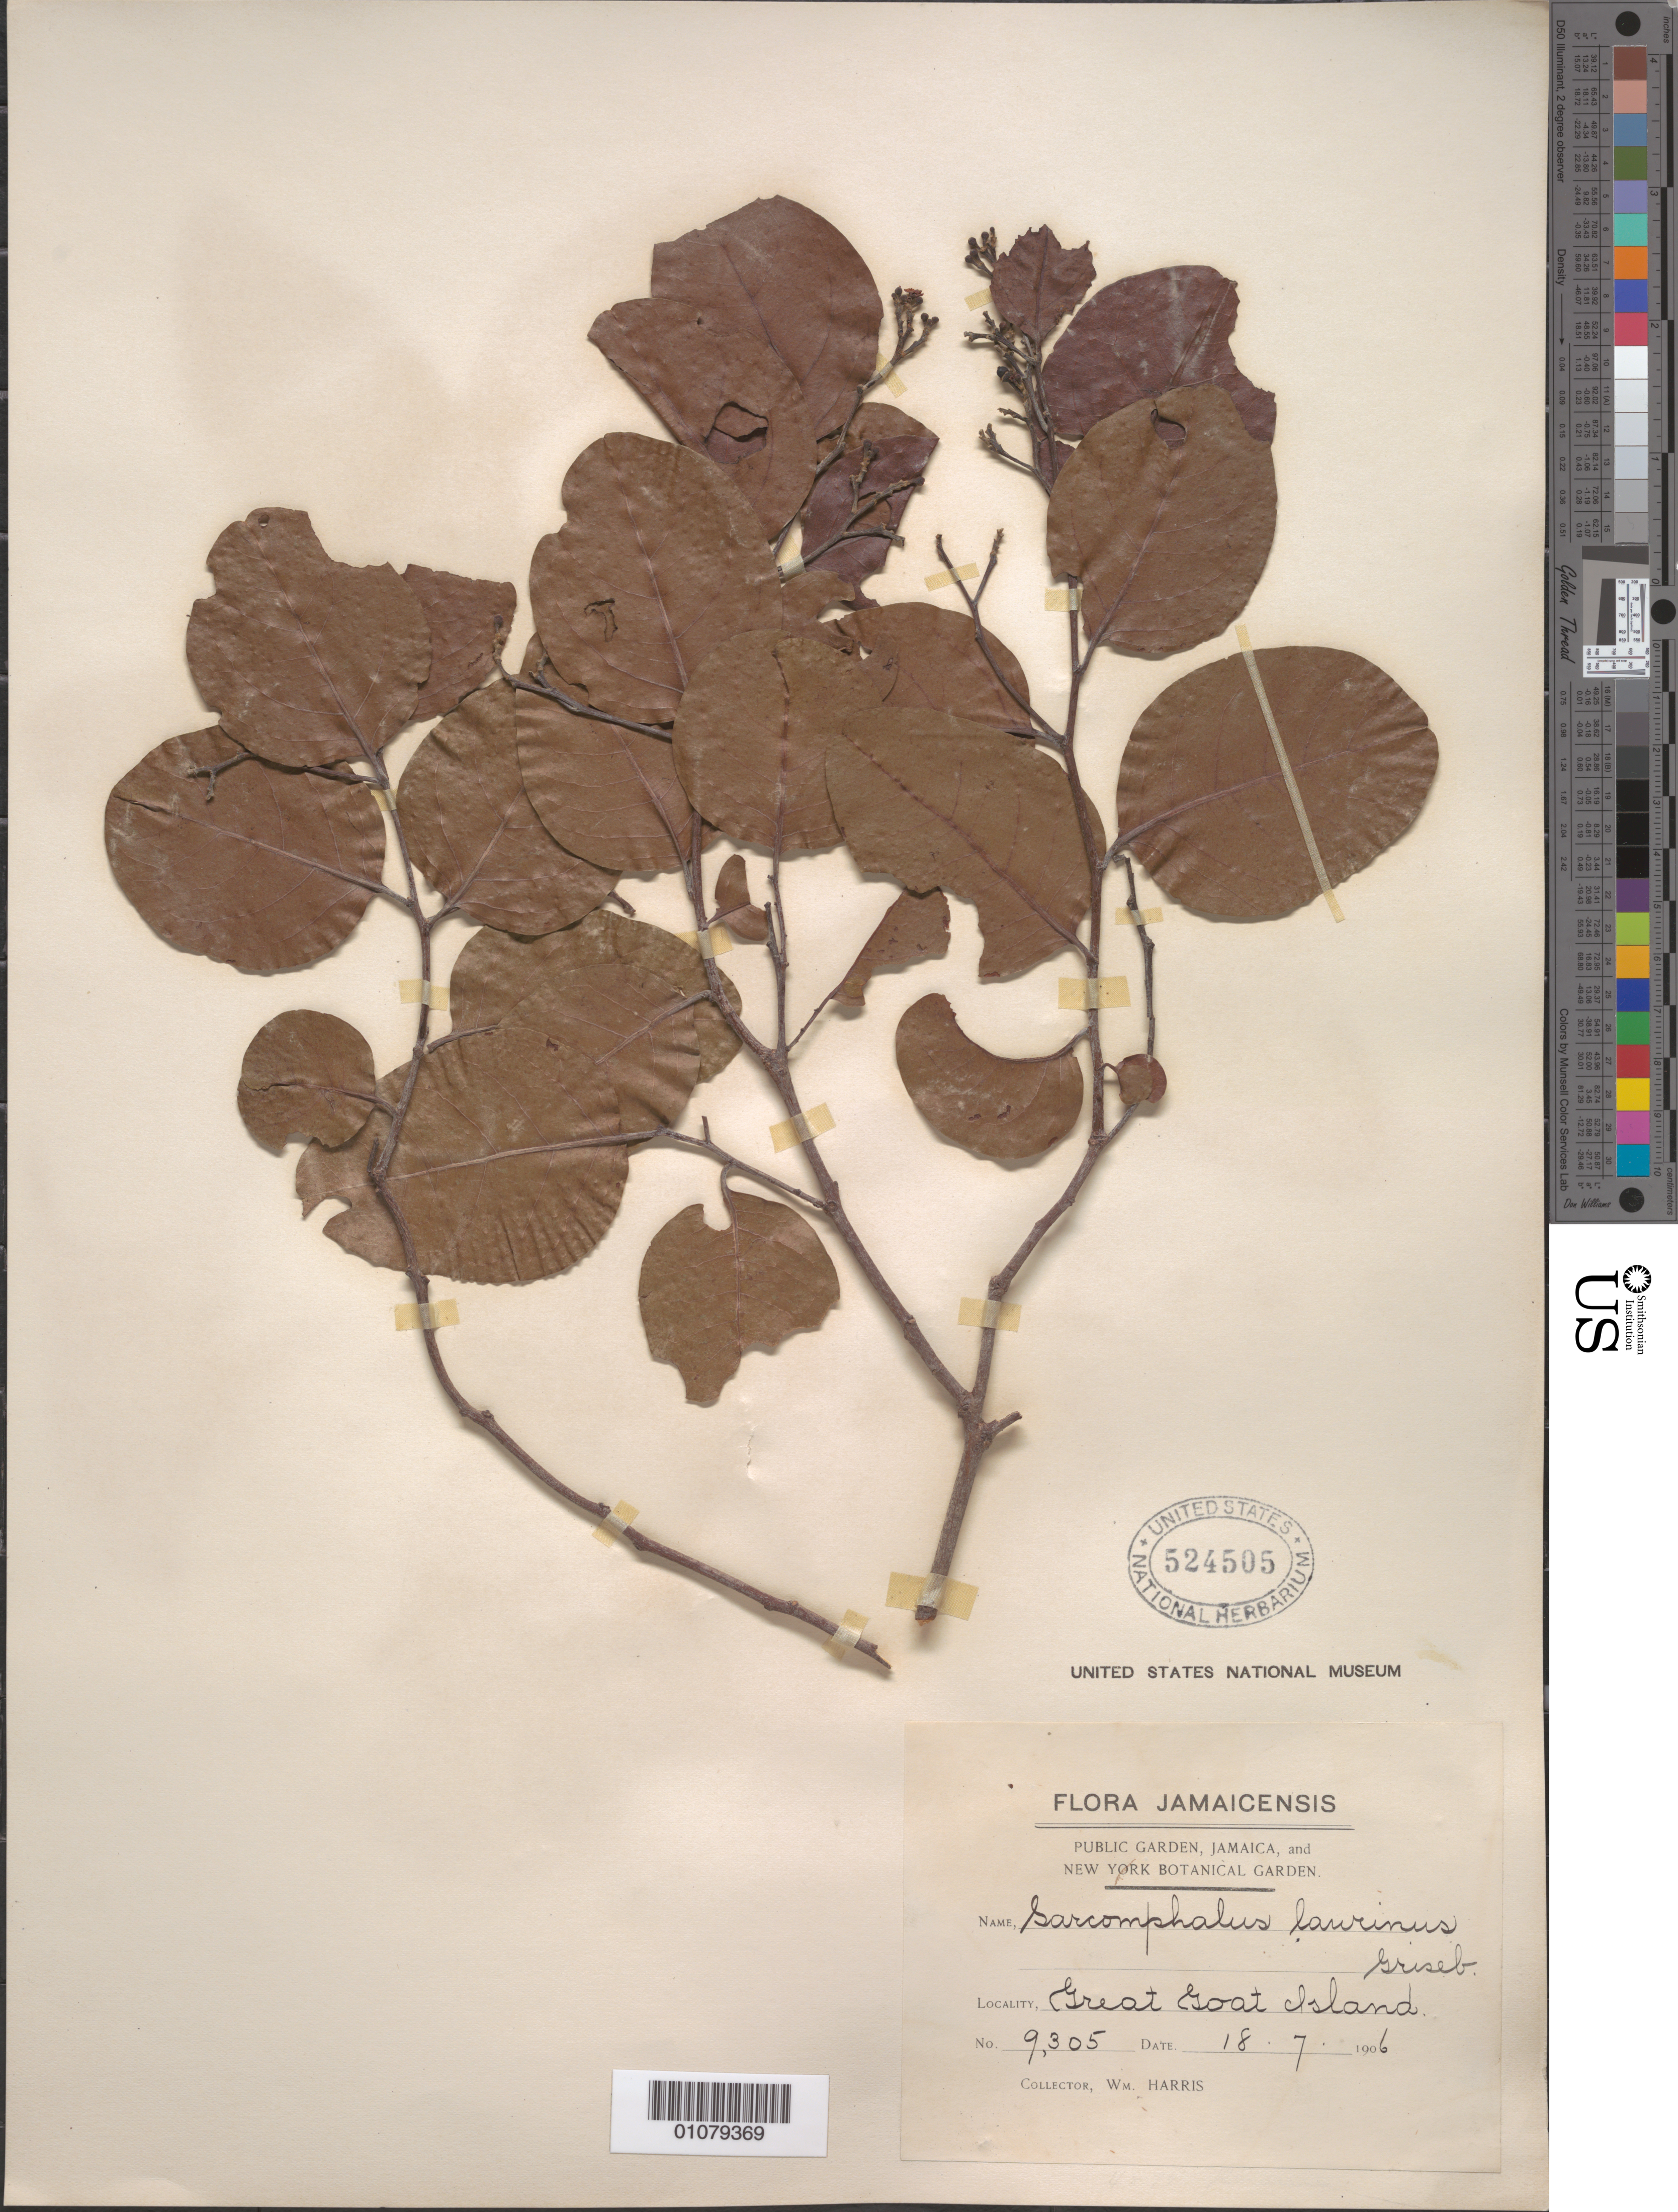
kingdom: Plantae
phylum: Tracheophyta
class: Magnoliopsida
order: Rosales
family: Rhamnaceae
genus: Sarcomphalus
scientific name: Sarcomphalus laurinus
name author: Griseb.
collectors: W. H. Harris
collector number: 9305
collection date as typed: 18 Jul 1906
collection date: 1906-07-18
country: Jamaica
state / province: Saint Catherine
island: Great Goat Island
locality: Great Goat Island.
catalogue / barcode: US 524505